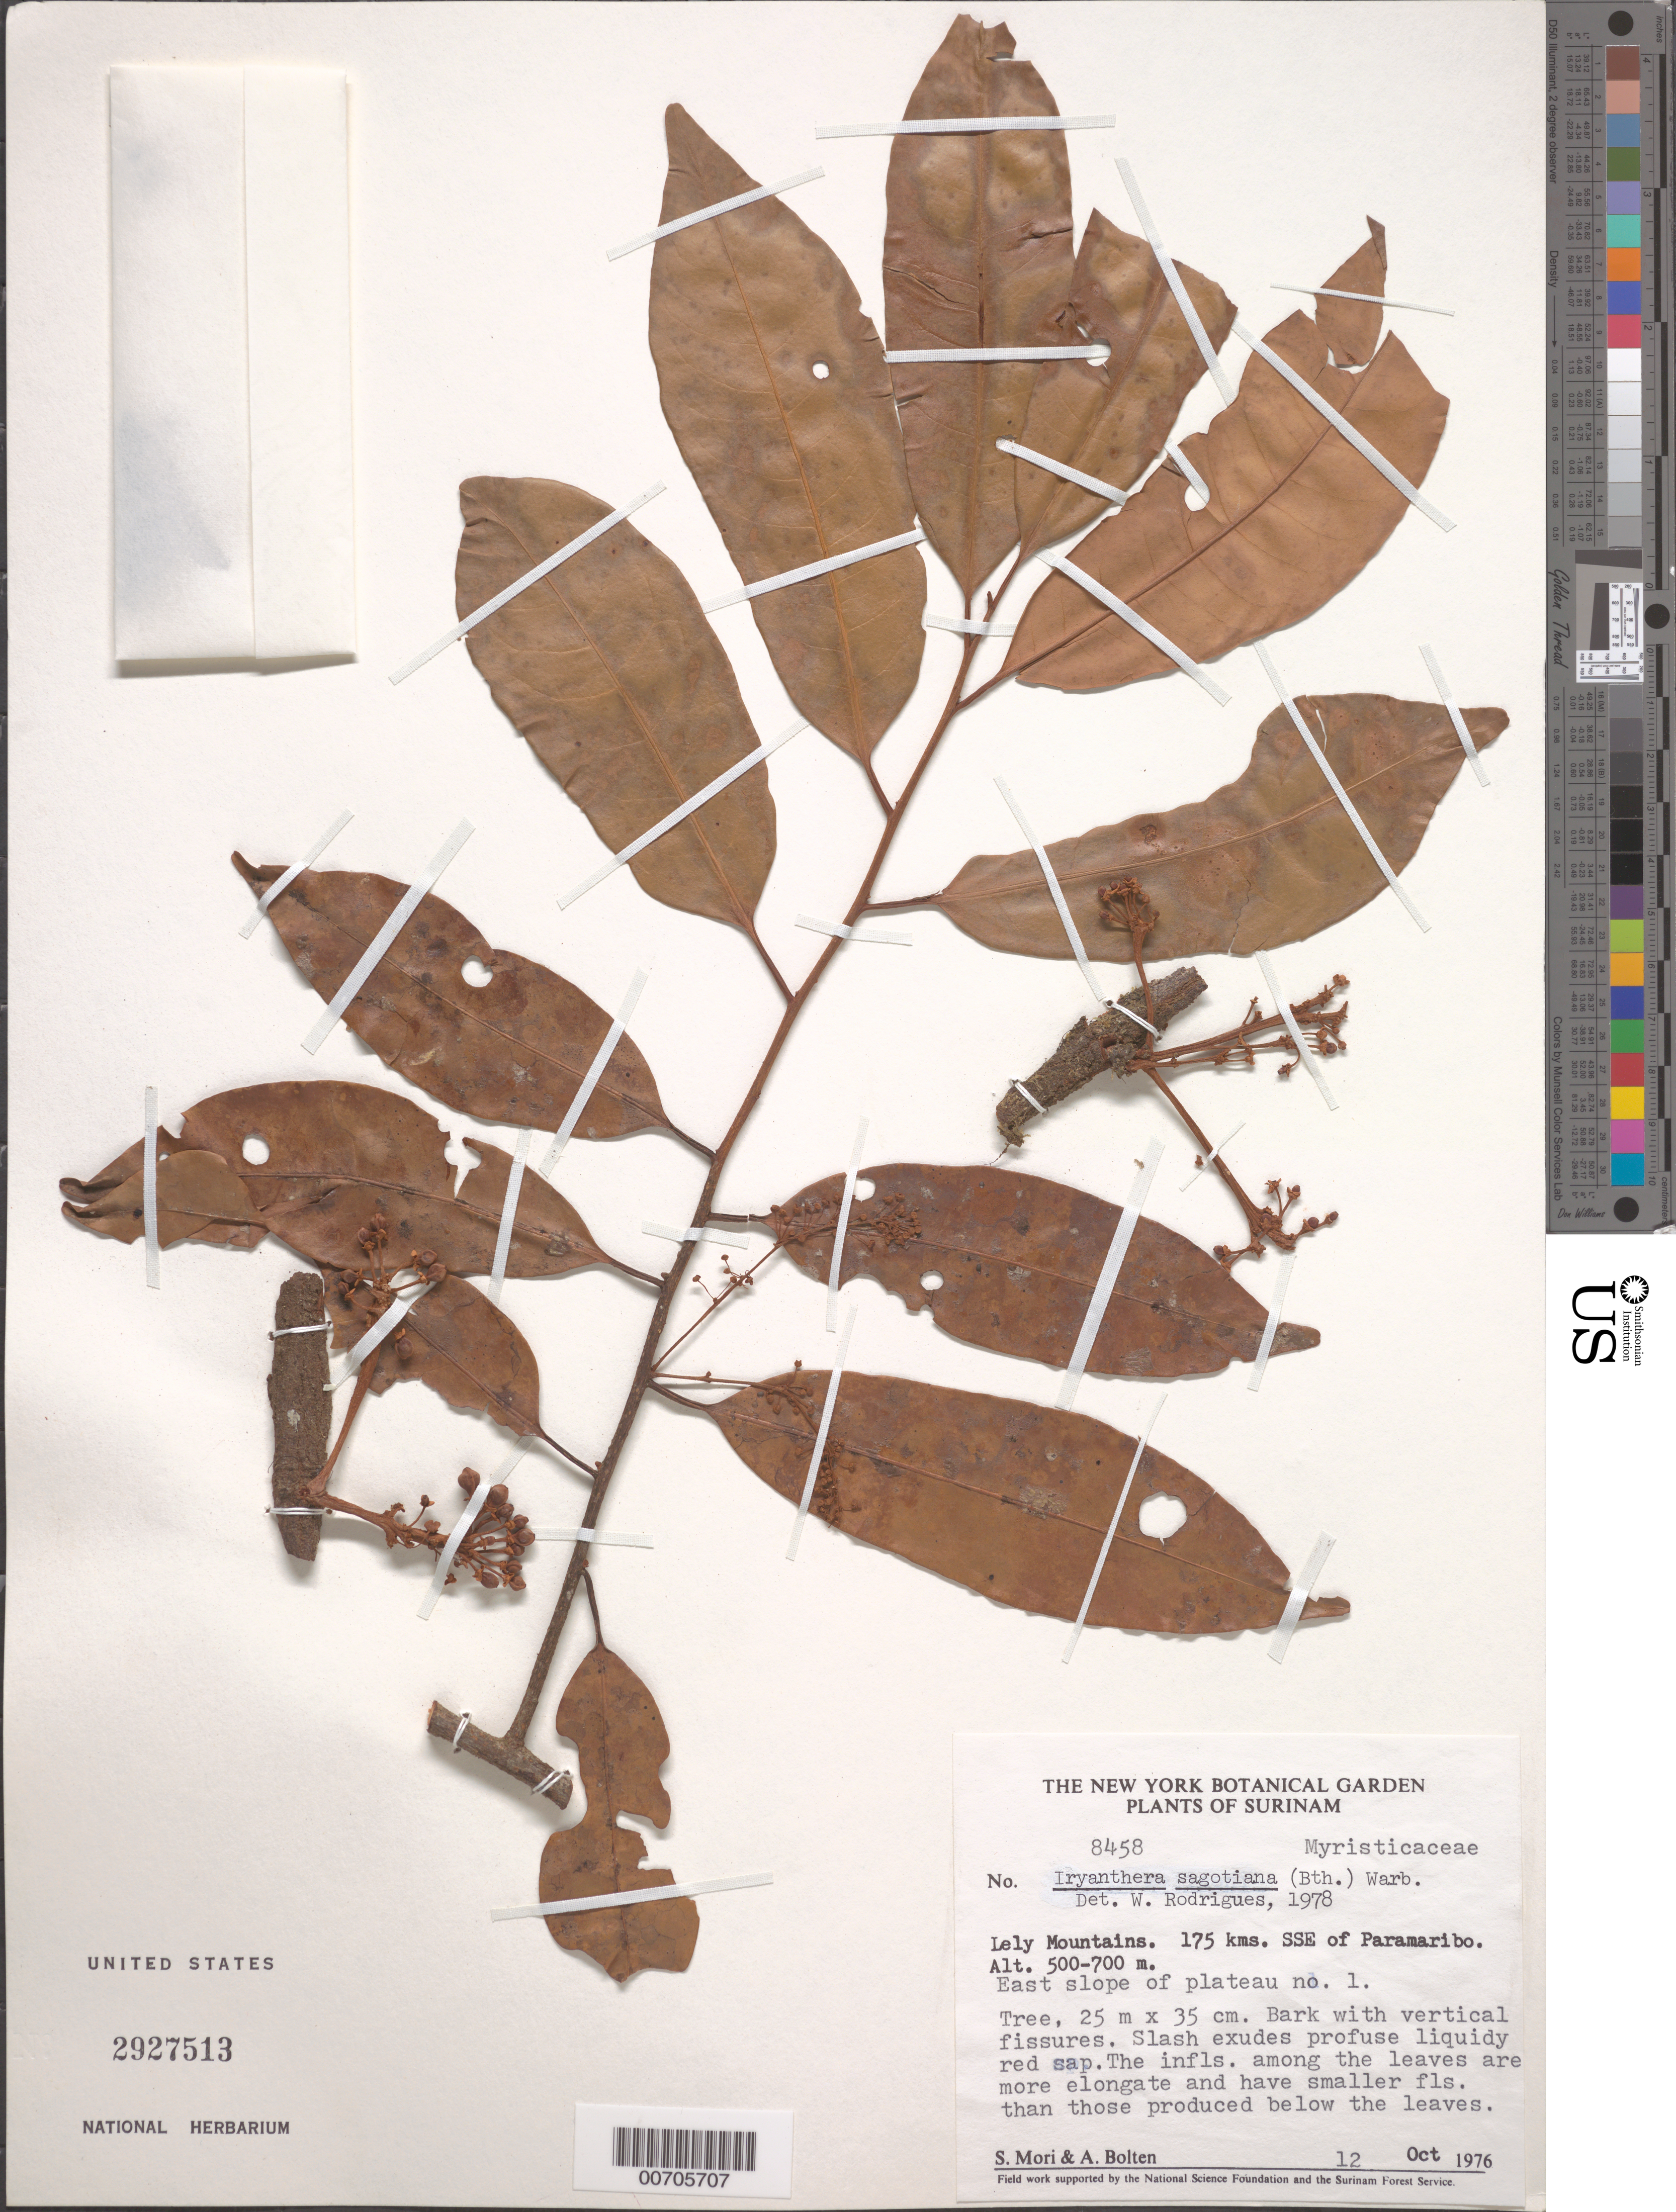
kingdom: Plantae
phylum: Tracheophyta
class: Magnoliopsida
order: Magnoliales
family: Myristicaceae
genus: Iryanthera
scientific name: Iryanthera sagotiana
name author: (Benth.) Warb.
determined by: Rodrigues, W. A.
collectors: S. Mori & A. Bolten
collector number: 8458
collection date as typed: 12-Oct-76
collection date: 1976-10-12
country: Suriname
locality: Lely Mts., 175 km SSE of Paramaribo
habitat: E slope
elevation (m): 500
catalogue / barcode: US 2927513